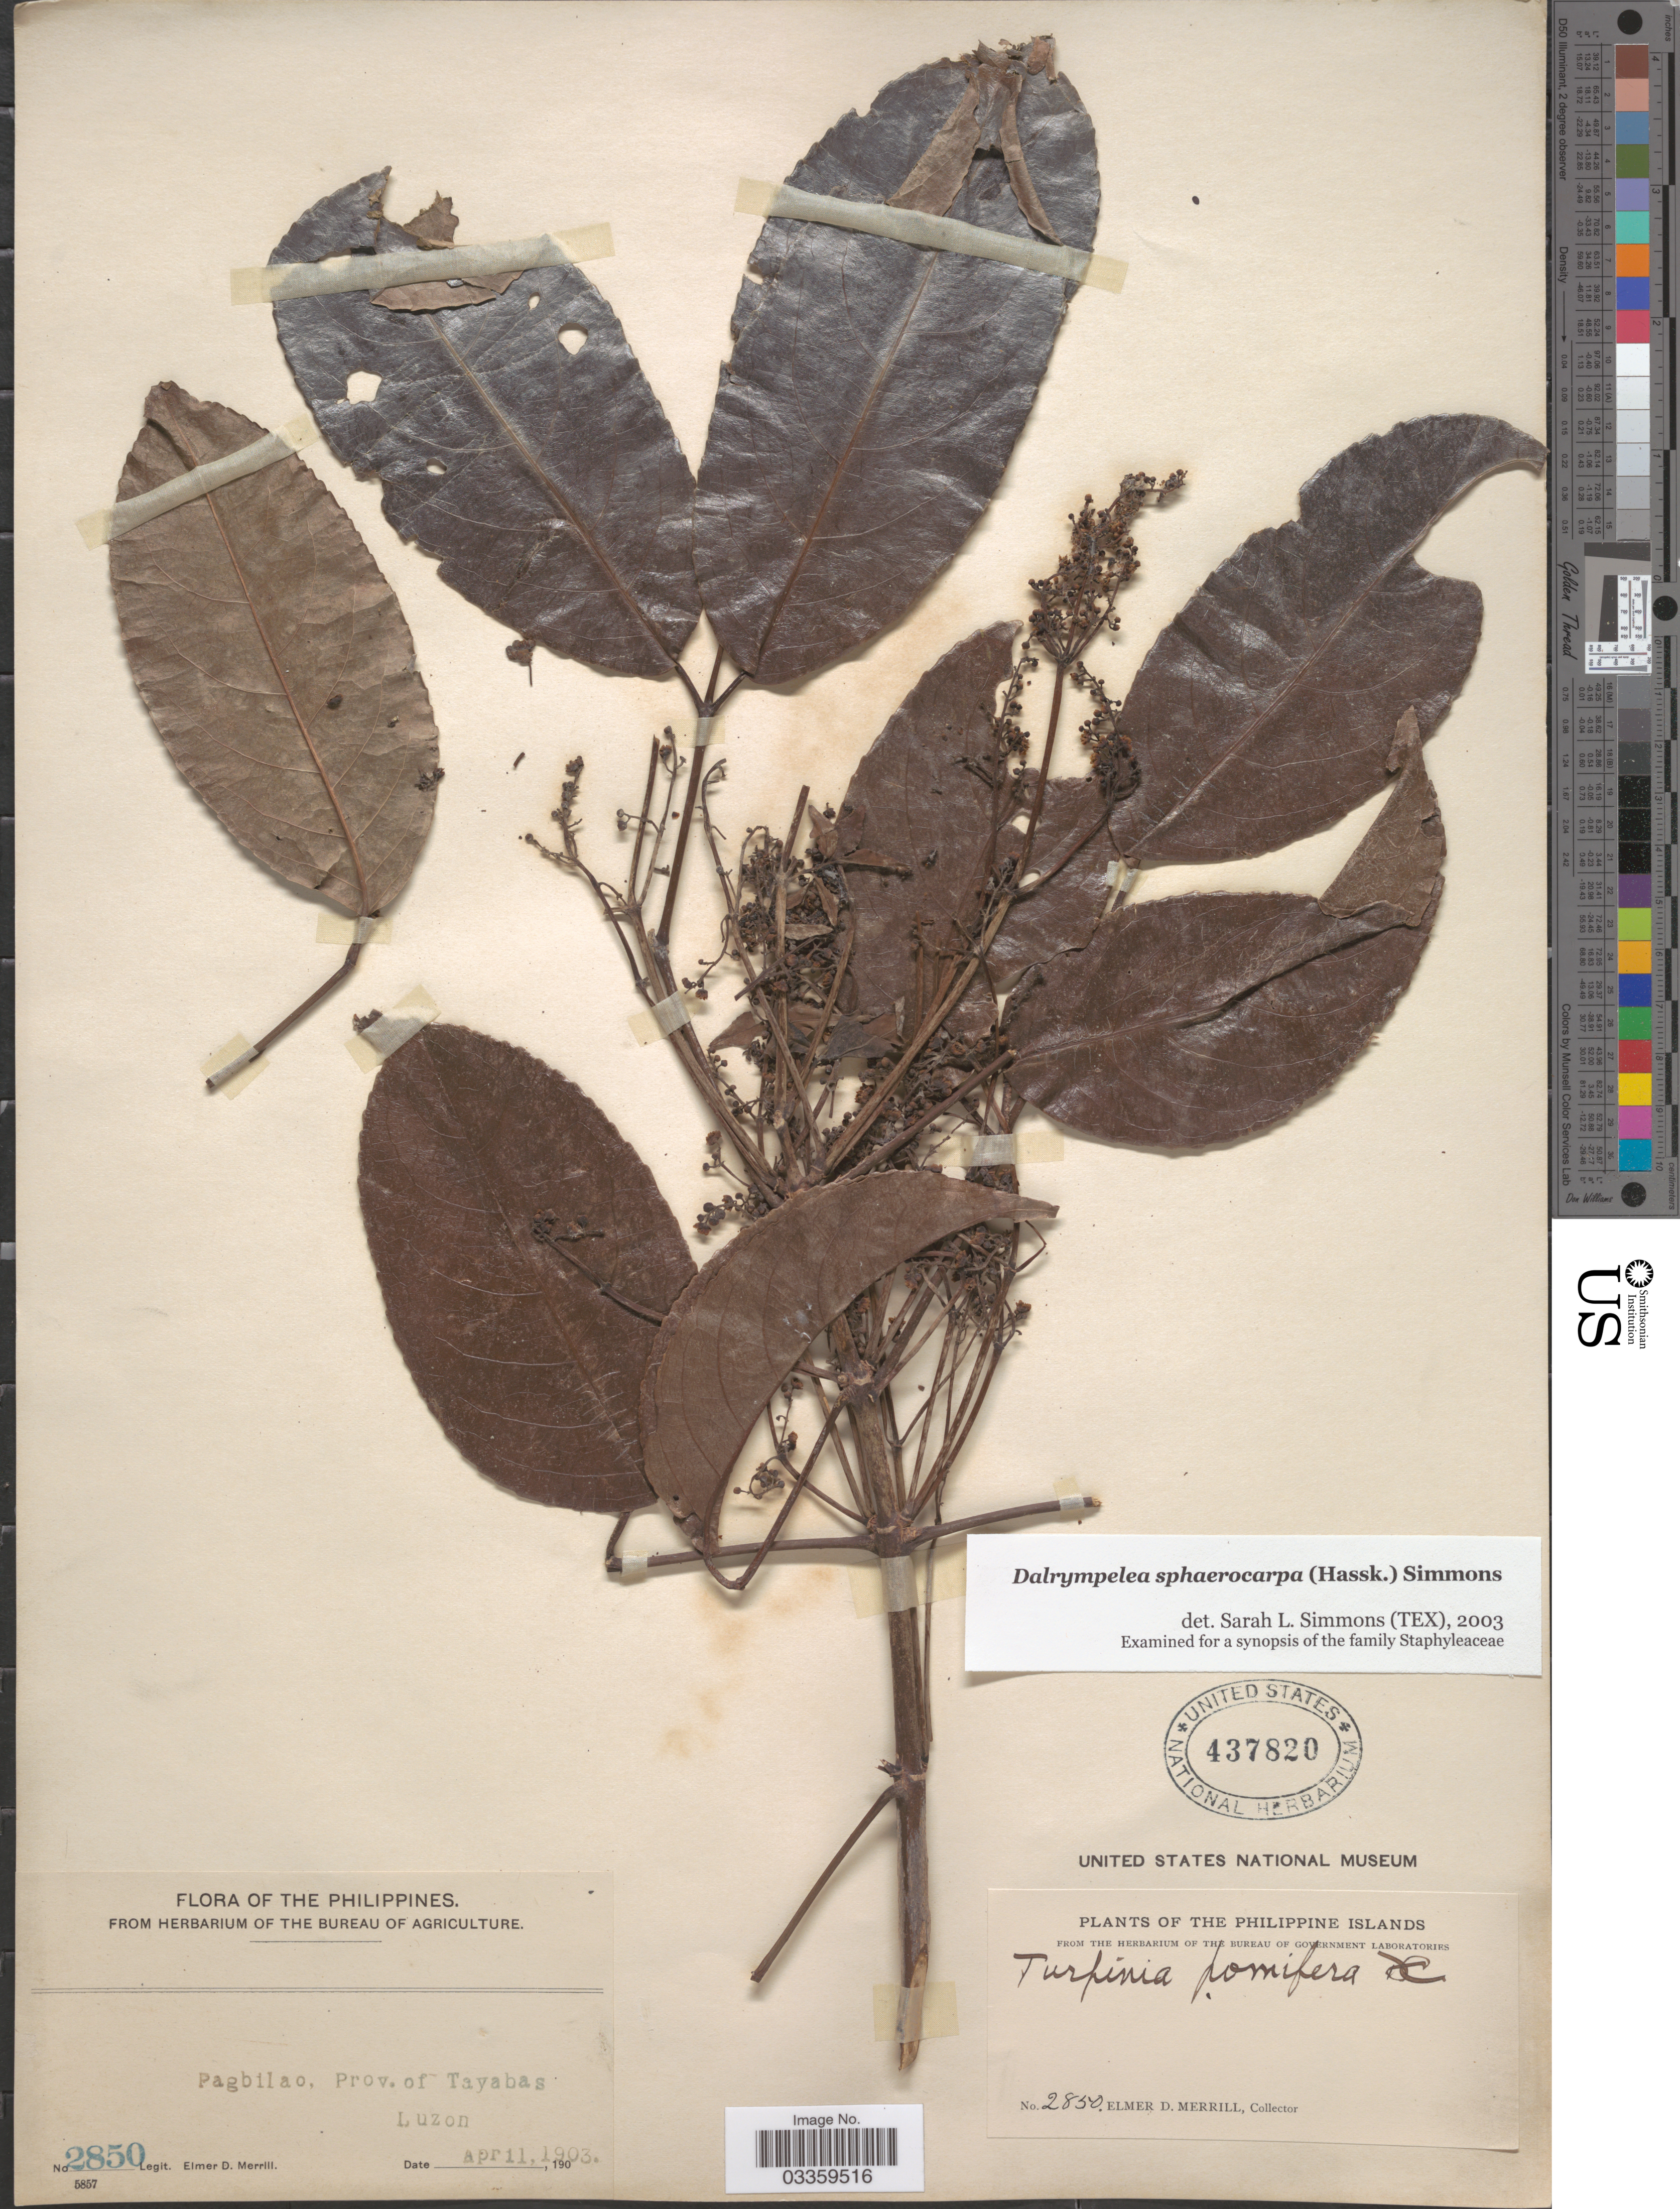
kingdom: Plantae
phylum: Tracheophyta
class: Magnoliopsida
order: Crossosomatales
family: Staphyleaceae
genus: Dalrympelea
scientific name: Dalrympelea sphaerocarpa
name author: (Hassk.) Nor-Ezzaw.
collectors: E. D. Merrill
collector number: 2850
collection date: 1903-04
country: Philippines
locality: Philippine Islands. Pagbilao. Prov. of Tayabas. Luzon.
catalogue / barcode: US 437820